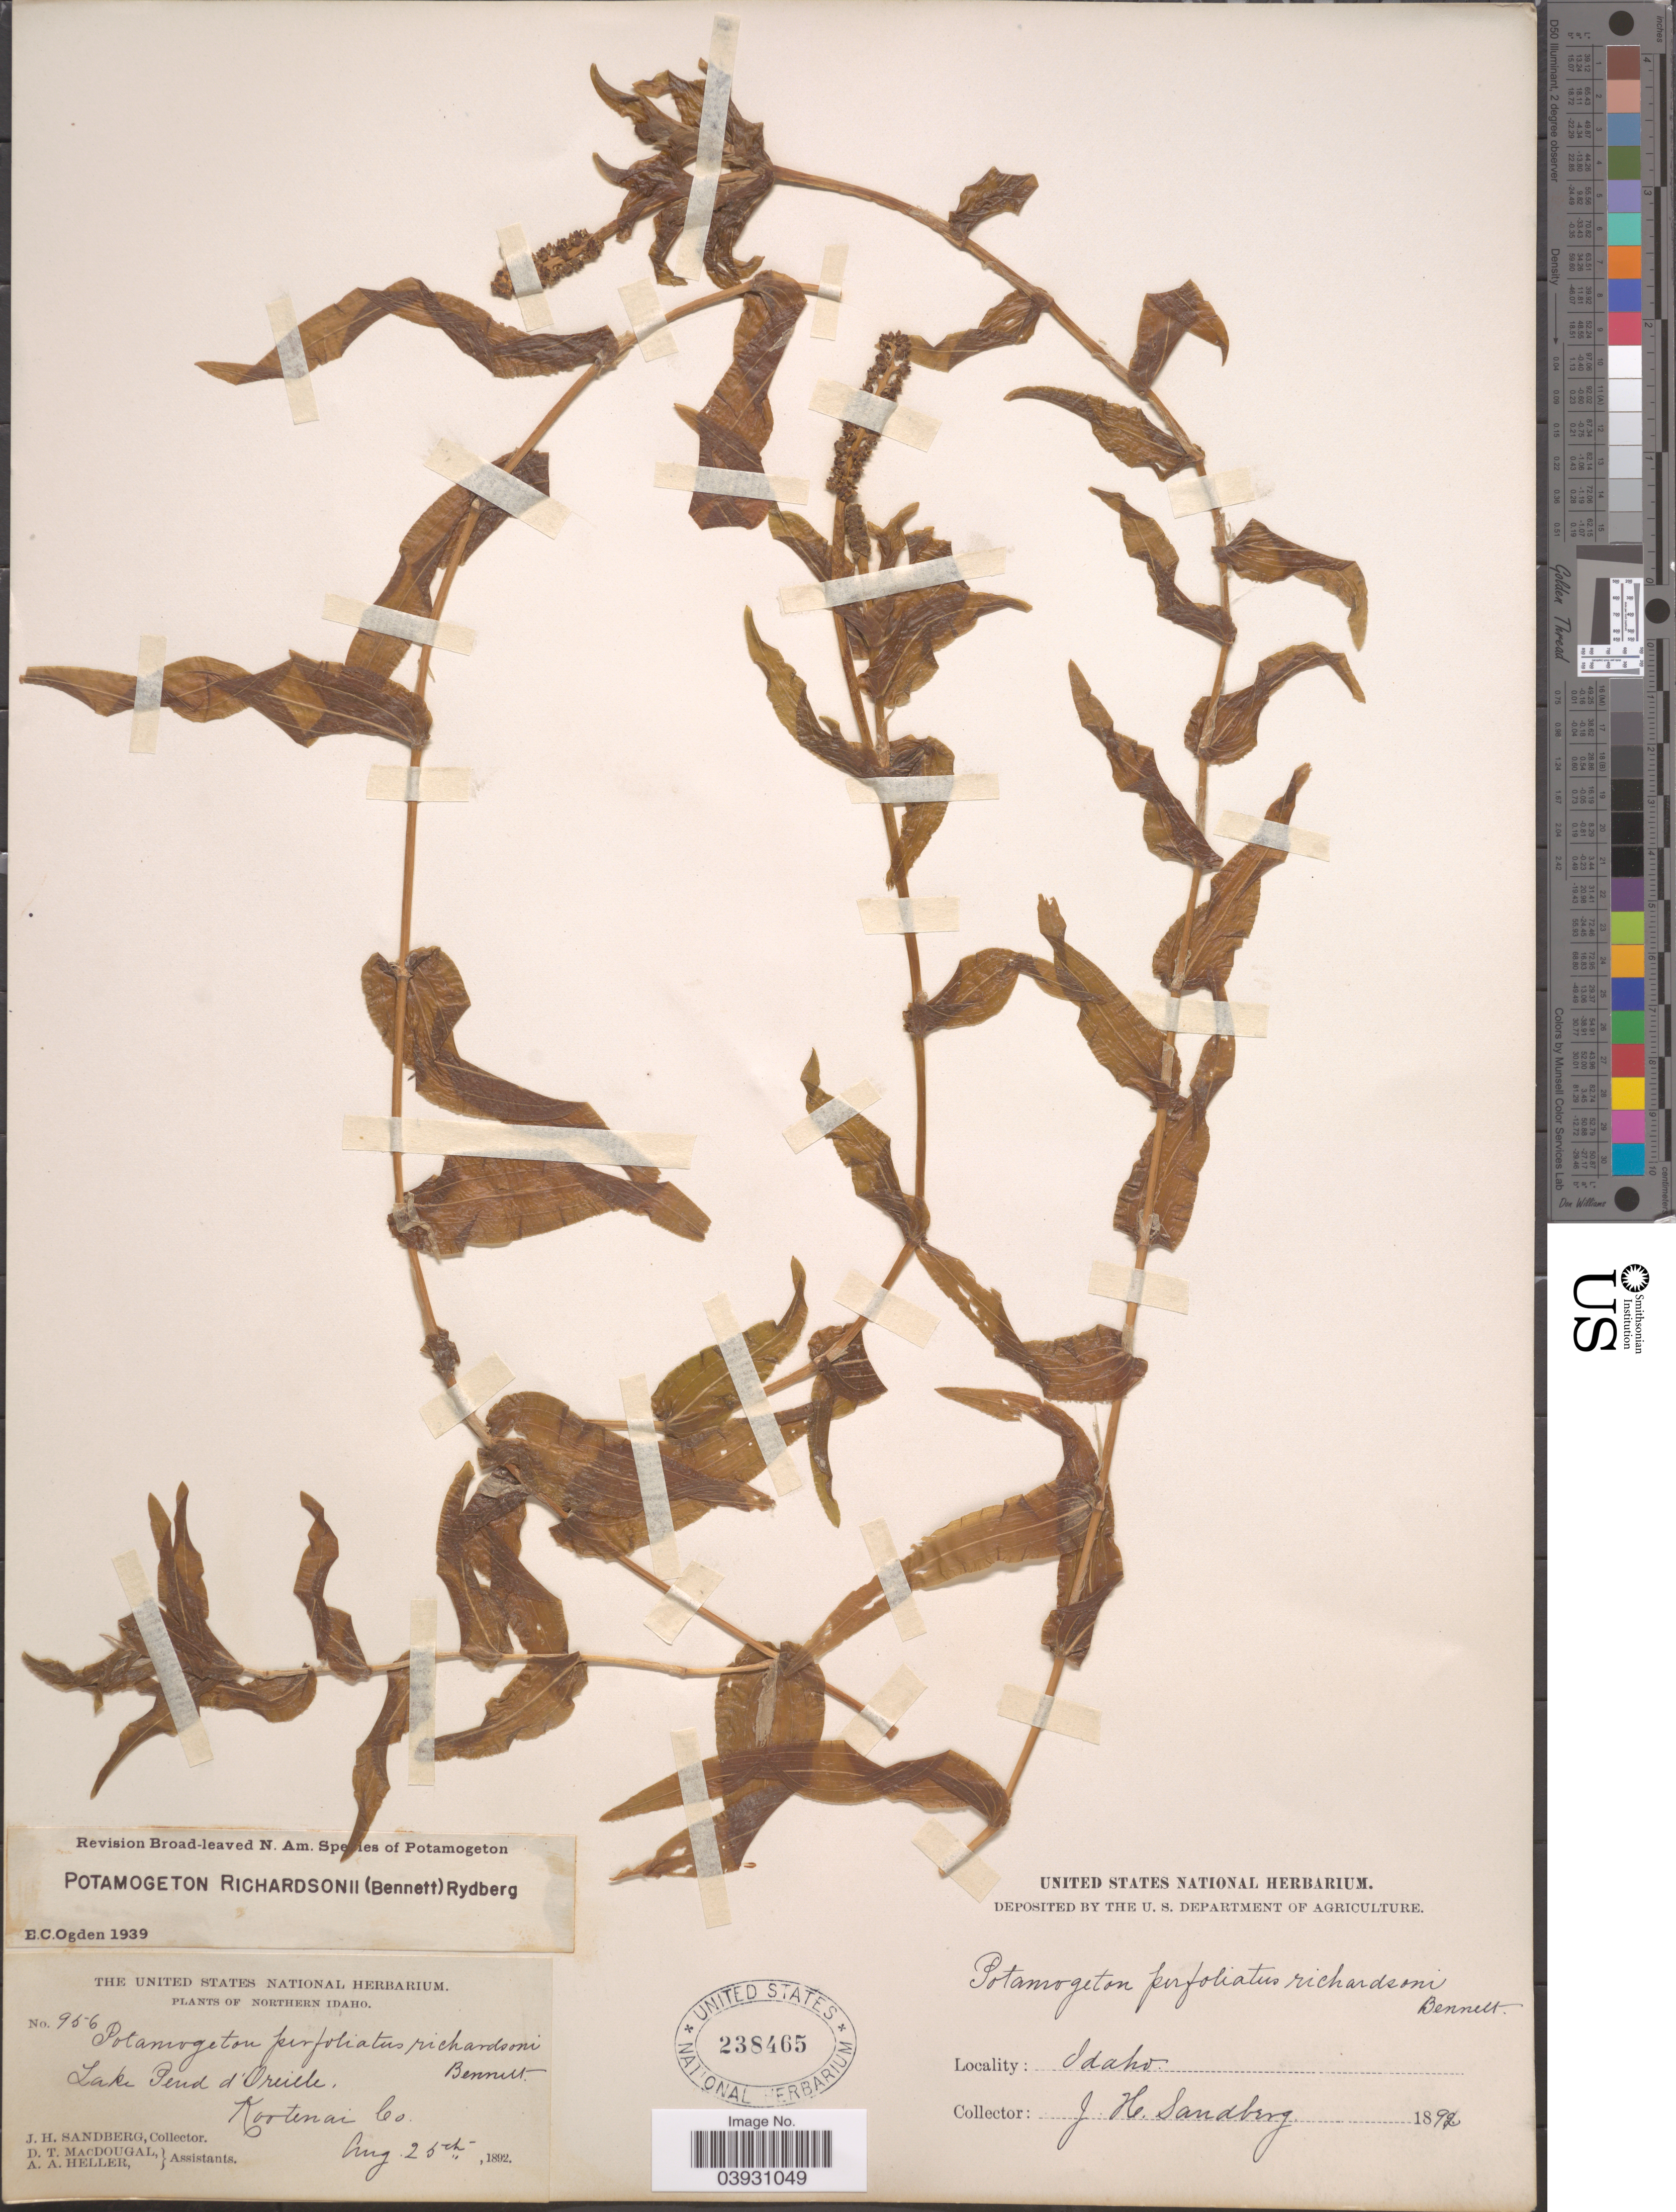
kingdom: Plantae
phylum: Tracheophyta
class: Liliopsida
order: Alismatales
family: Potamogetonaceae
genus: Potamogeton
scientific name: Potamogeton richardsonii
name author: (A.W. Benn.) Rydb.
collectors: J. H. Sandberg, D. T. MacDougal & A. A. Heller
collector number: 956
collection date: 1892-08-25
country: United States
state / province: Idaho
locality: Northern Idaho. Lake Pend d'Oreille, Kootenai Co.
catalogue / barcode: US 238465